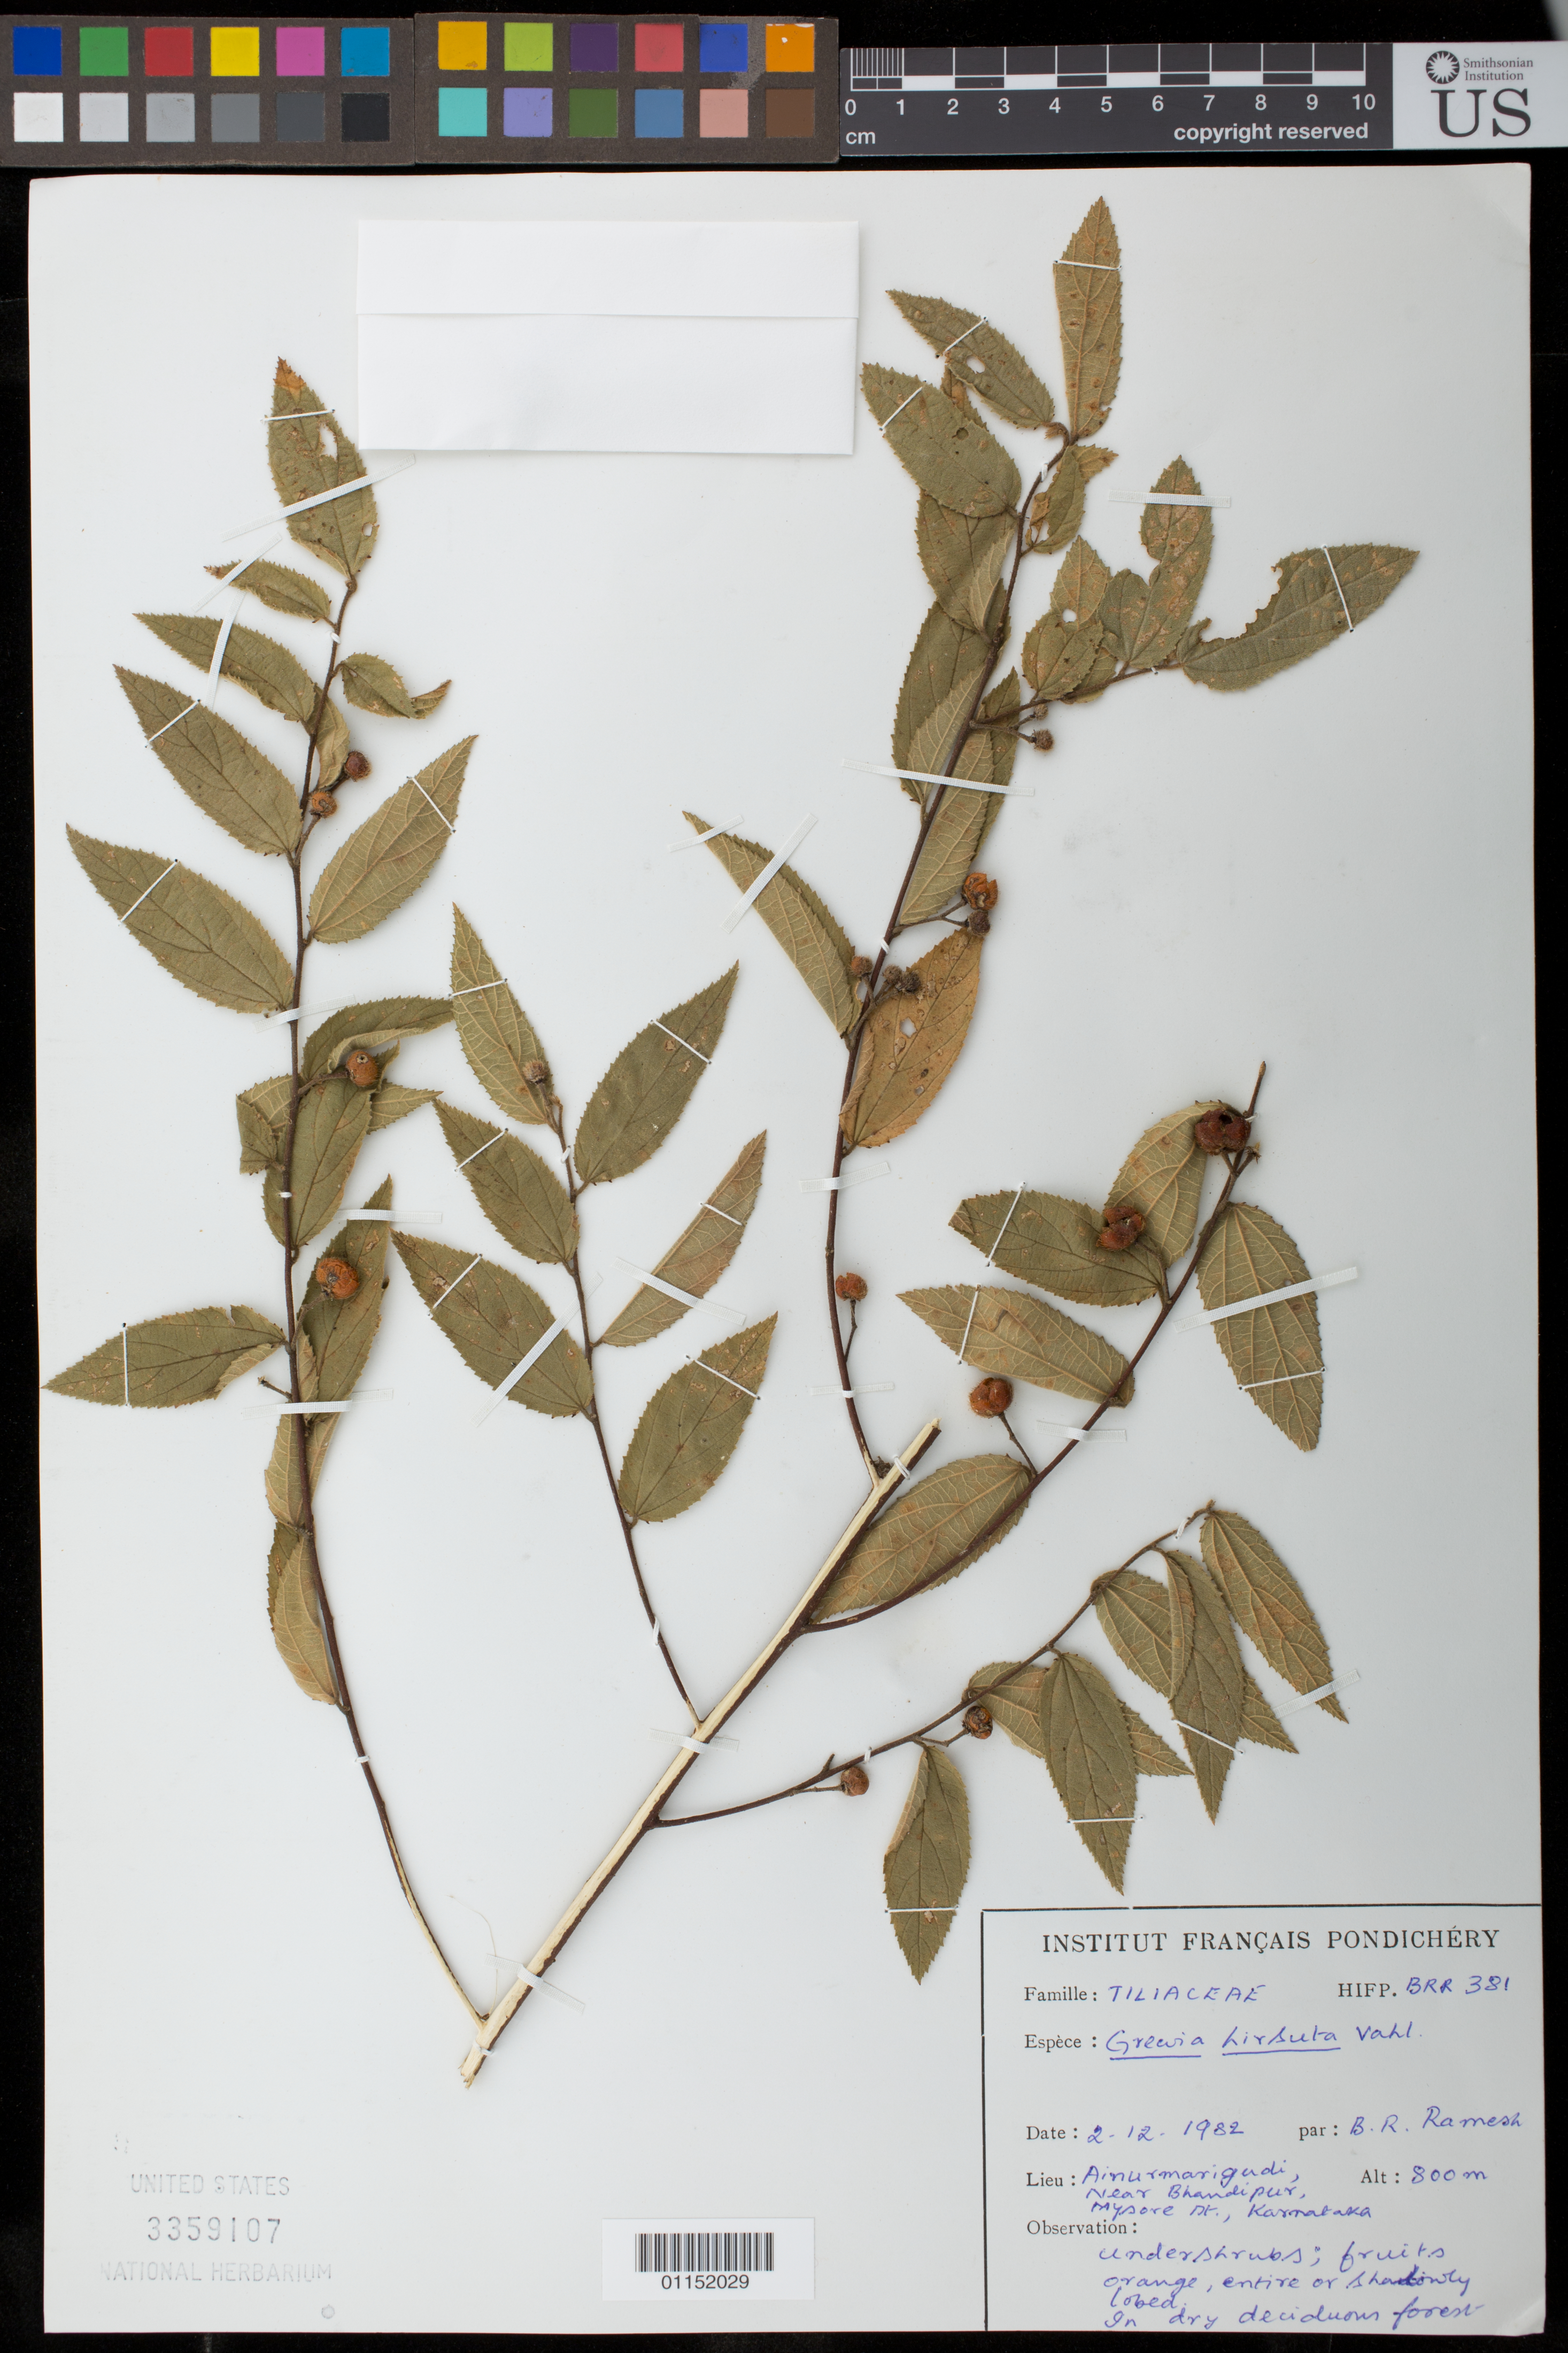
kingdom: Plantae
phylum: Tracheophyta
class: Magnoliopsida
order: Malvales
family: Malvaceae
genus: Microcos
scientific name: Microcos hirsuta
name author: (Korth.) Burret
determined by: Jourdain-Fievet, L.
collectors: B. Ramesh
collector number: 381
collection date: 1982-12-02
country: India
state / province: Karnataka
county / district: Mysore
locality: Ainurmarigudi, near Bhandipur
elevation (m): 800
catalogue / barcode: US 3359107